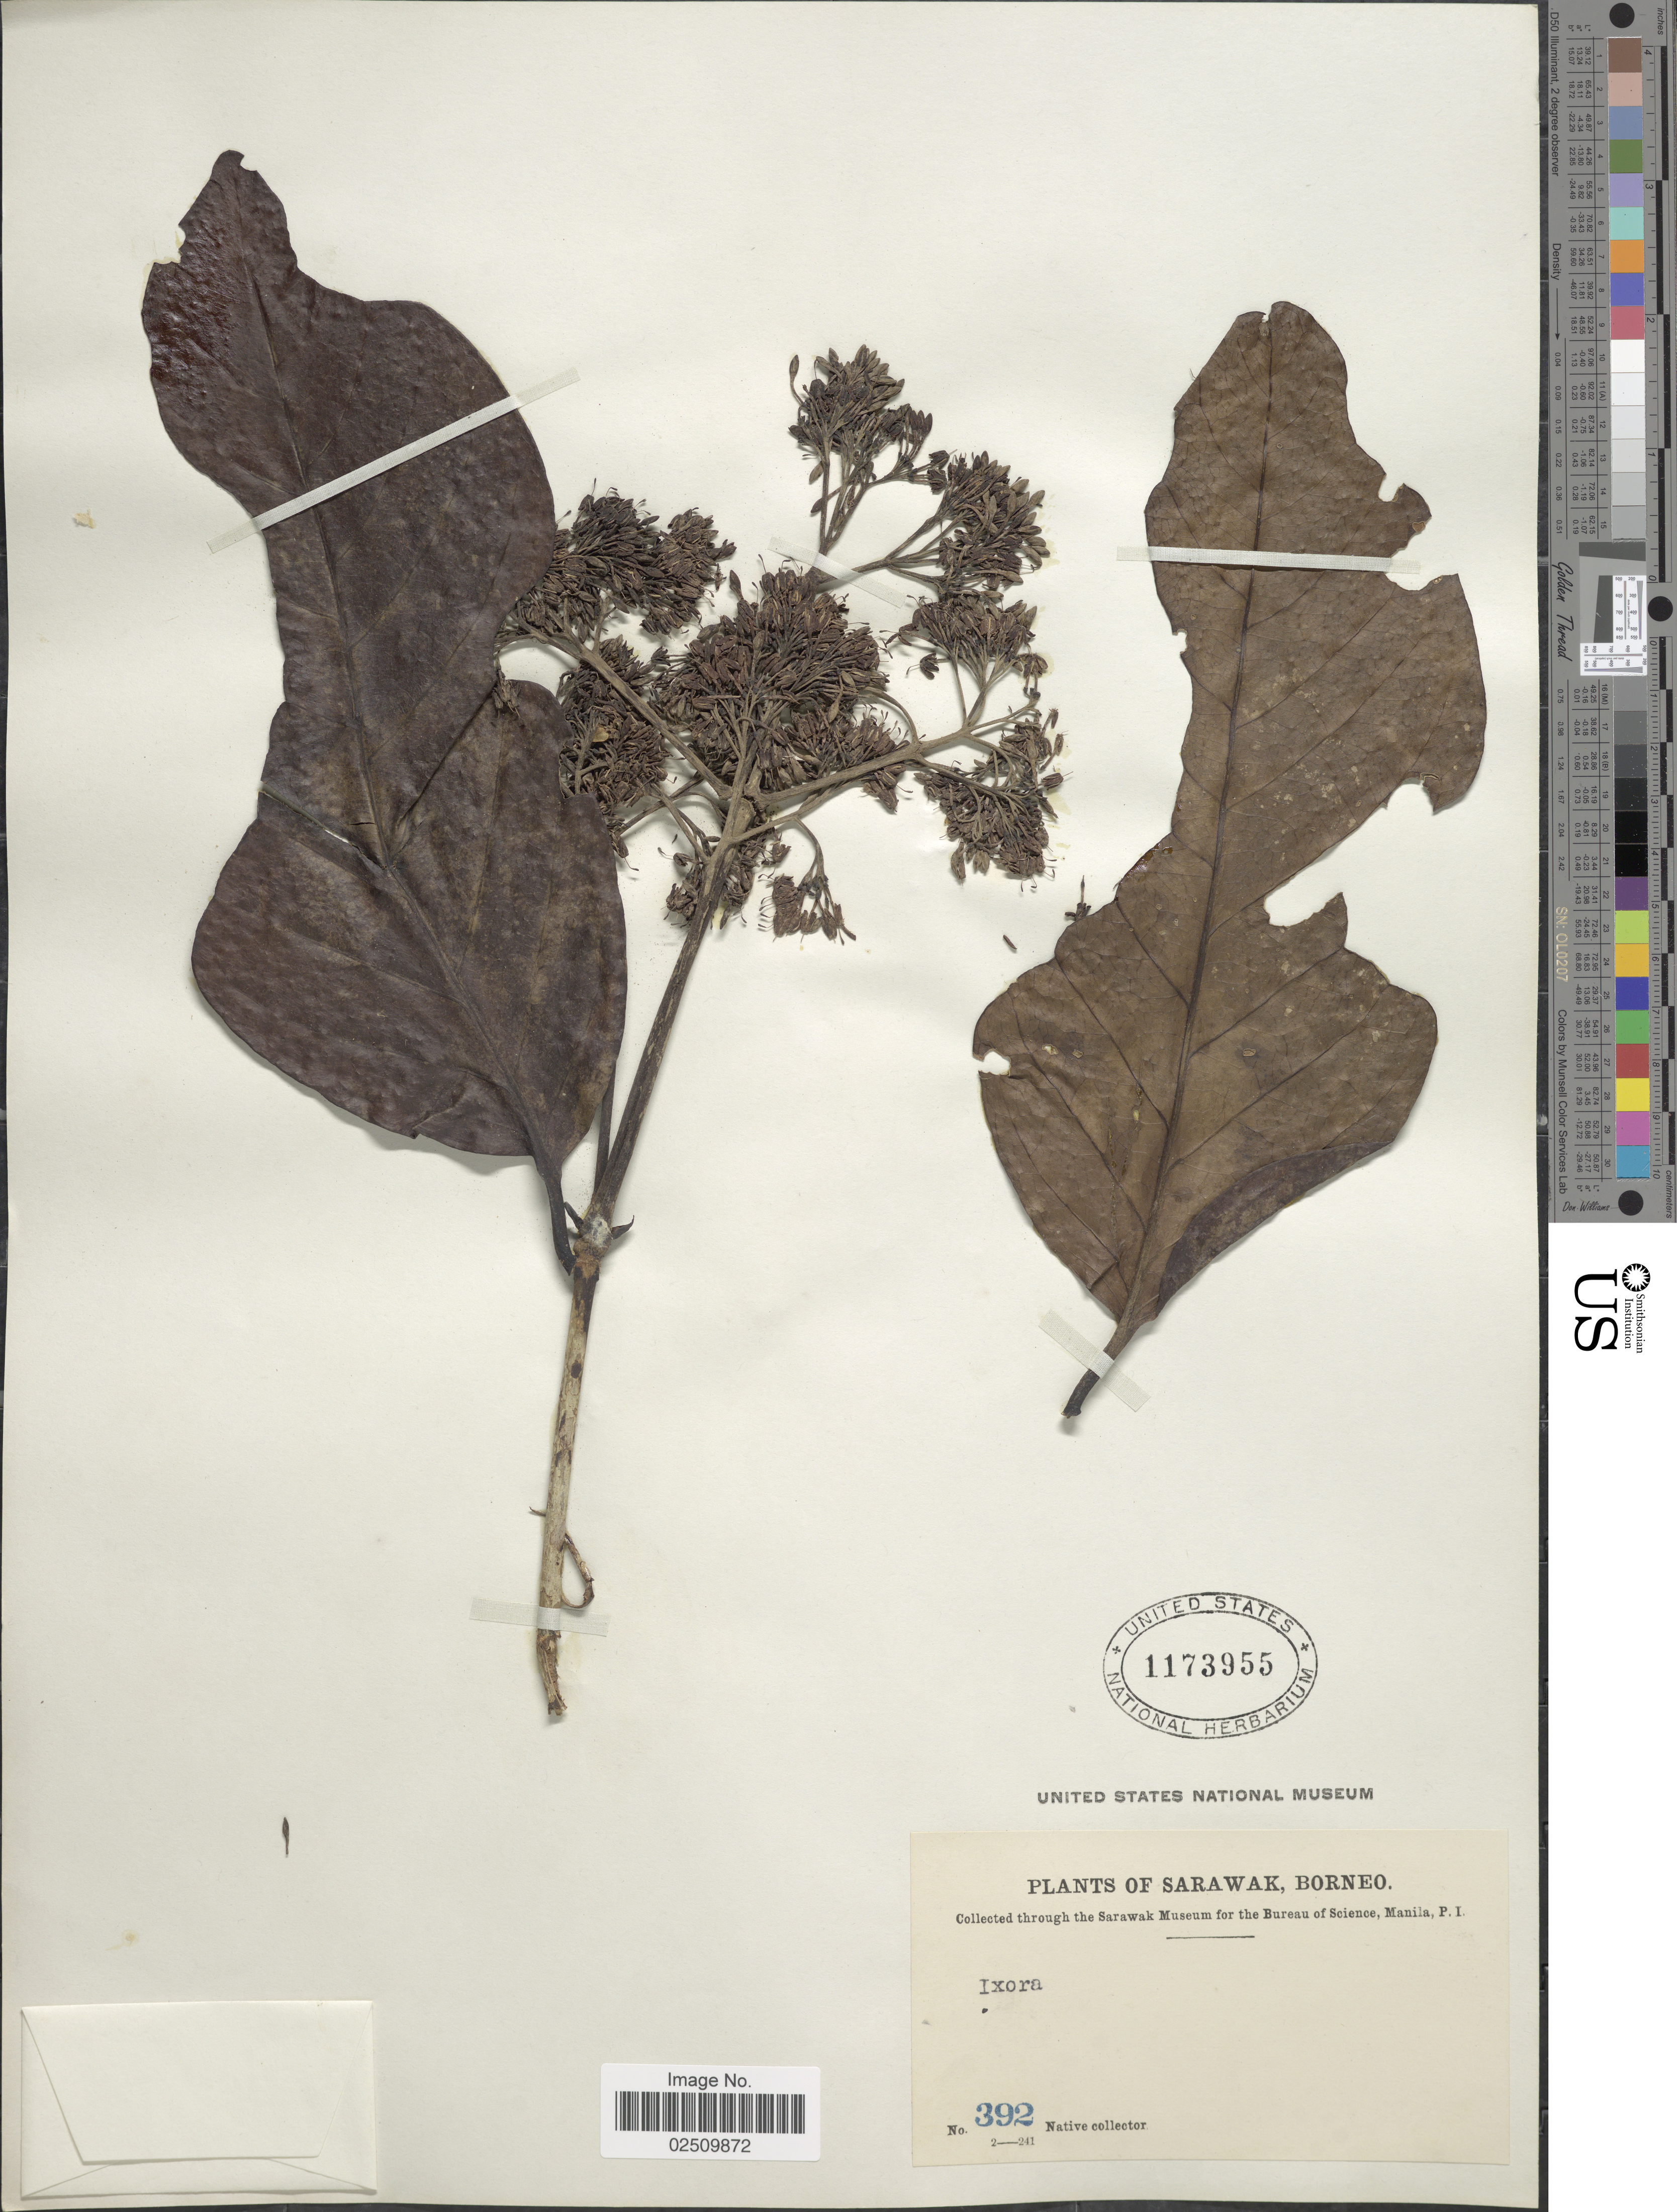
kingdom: Plantae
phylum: Tracheophyta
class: Magnoliopsida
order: Gentianales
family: Rubiaceae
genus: Ixora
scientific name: Ixora sp.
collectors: Native collector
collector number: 392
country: Malaysia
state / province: Sarawak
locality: Borneo.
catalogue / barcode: US 1173955